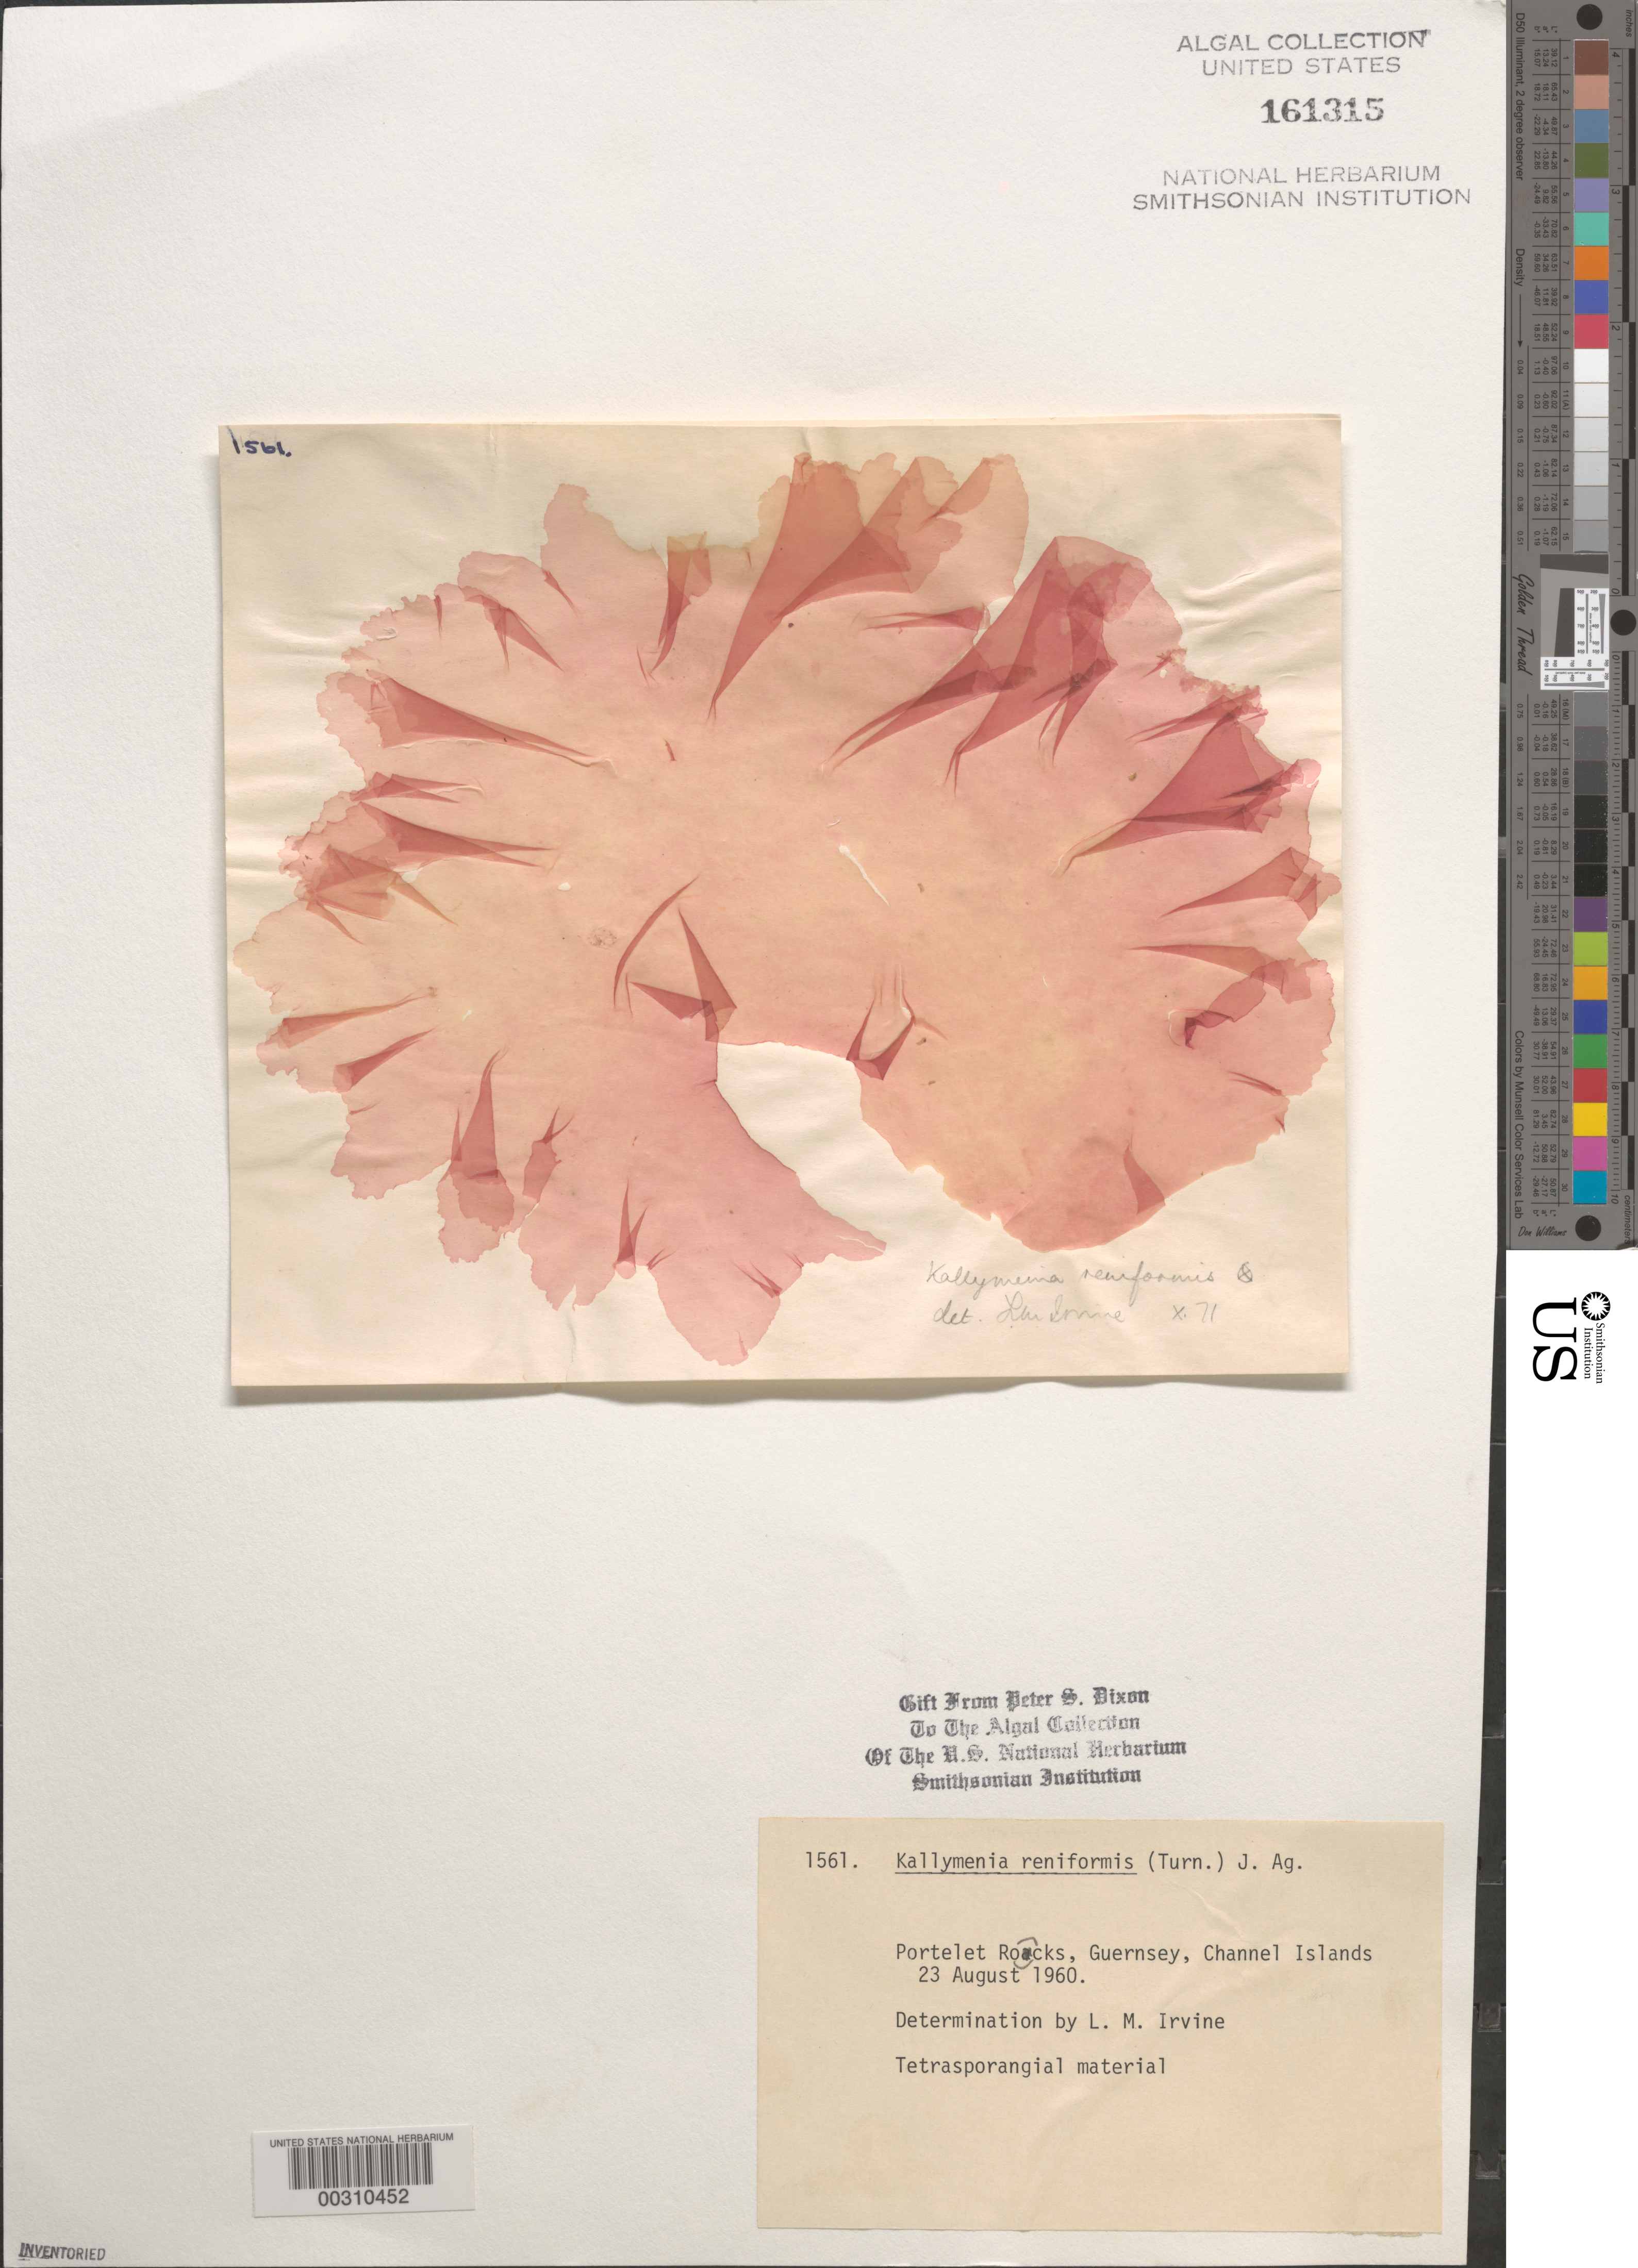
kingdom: Plantae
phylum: Rhodophyta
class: Florideophyceae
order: Gigartinales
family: Kallymeniaceae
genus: Kallymenia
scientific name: Kallymenia reniformis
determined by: Irvine, L. M.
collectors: P. S. Dixon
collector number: PSD 1561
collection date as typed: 23 Aug 1960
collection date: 1960-08-23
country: United Kingdom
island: Guernsey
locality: Portelet Rocks. Bailiwick of Guernsey.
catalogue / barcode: US 161315